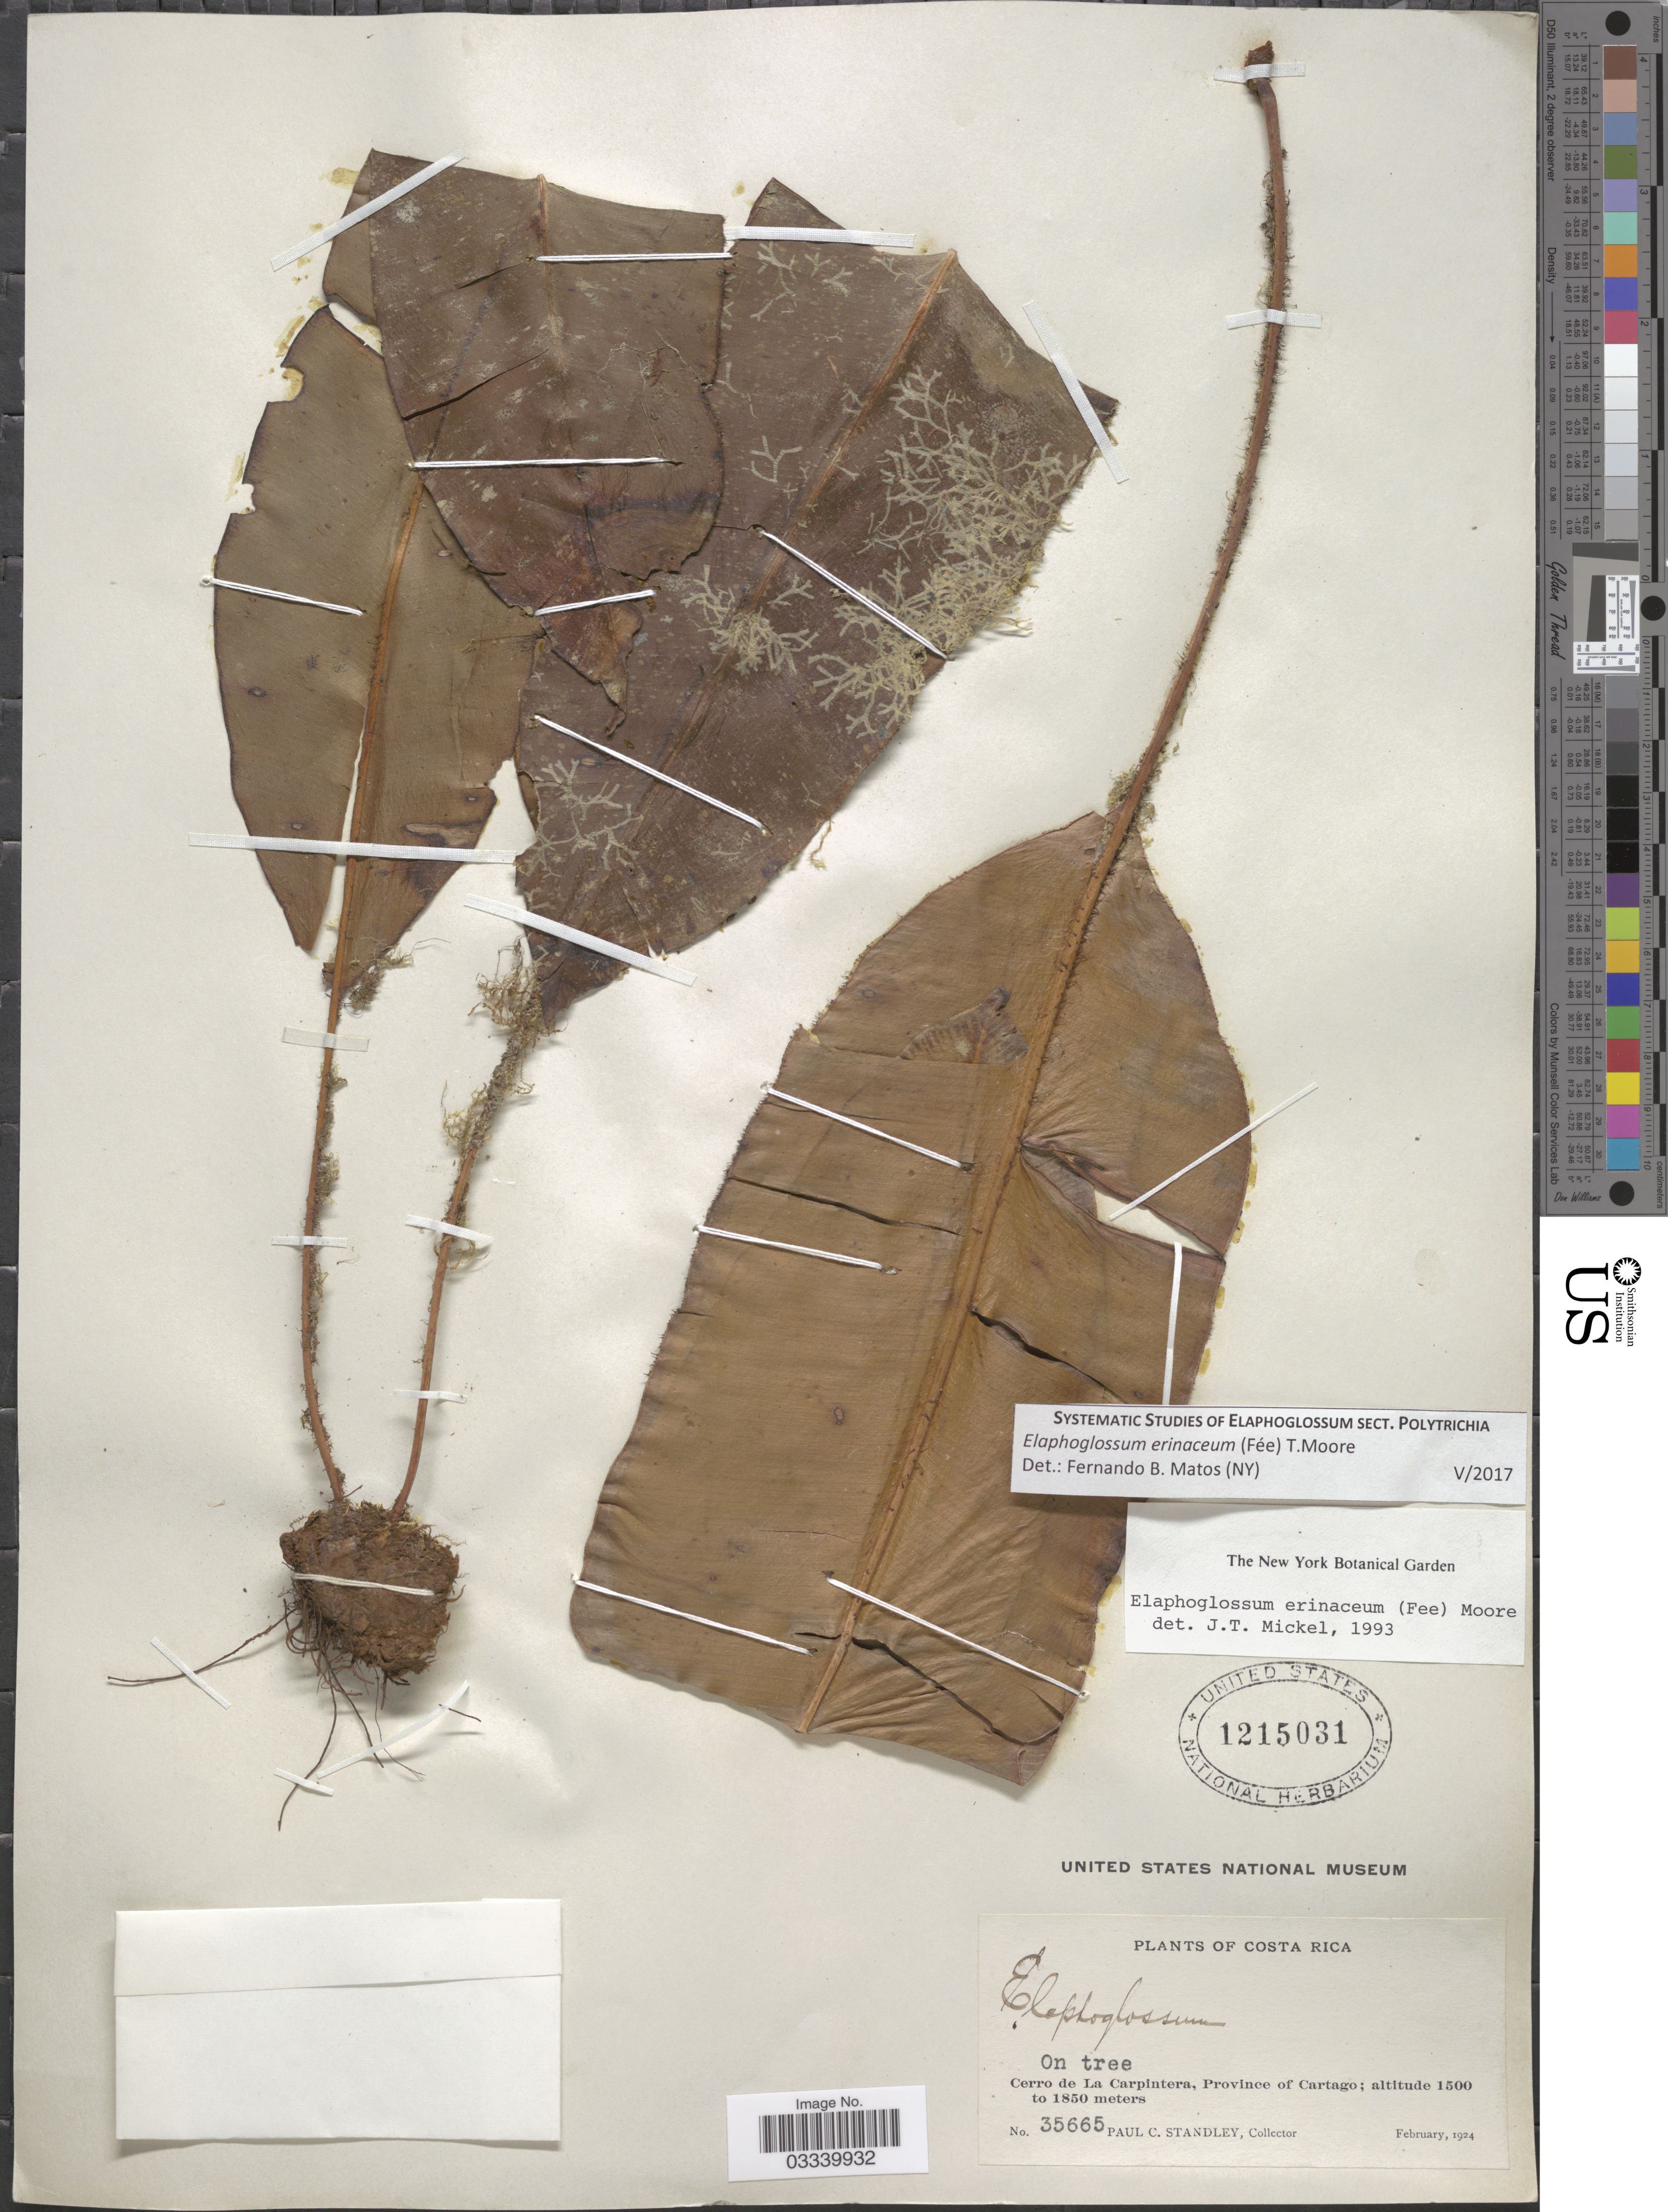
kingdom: Plantae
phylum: Tracheophyta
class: Polypodiopsida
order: Polypodiales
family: Dryopteridaceae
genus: Elaphoglossum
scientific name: Elaphoglossum erinaceum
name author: (Fée) T. Moore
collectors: P. C. Standley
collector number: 35665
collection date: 1924-02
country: Costa Rica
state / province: Cartago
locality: Cerro de La Carpintera.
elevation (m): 1500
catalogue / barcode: US 1215031